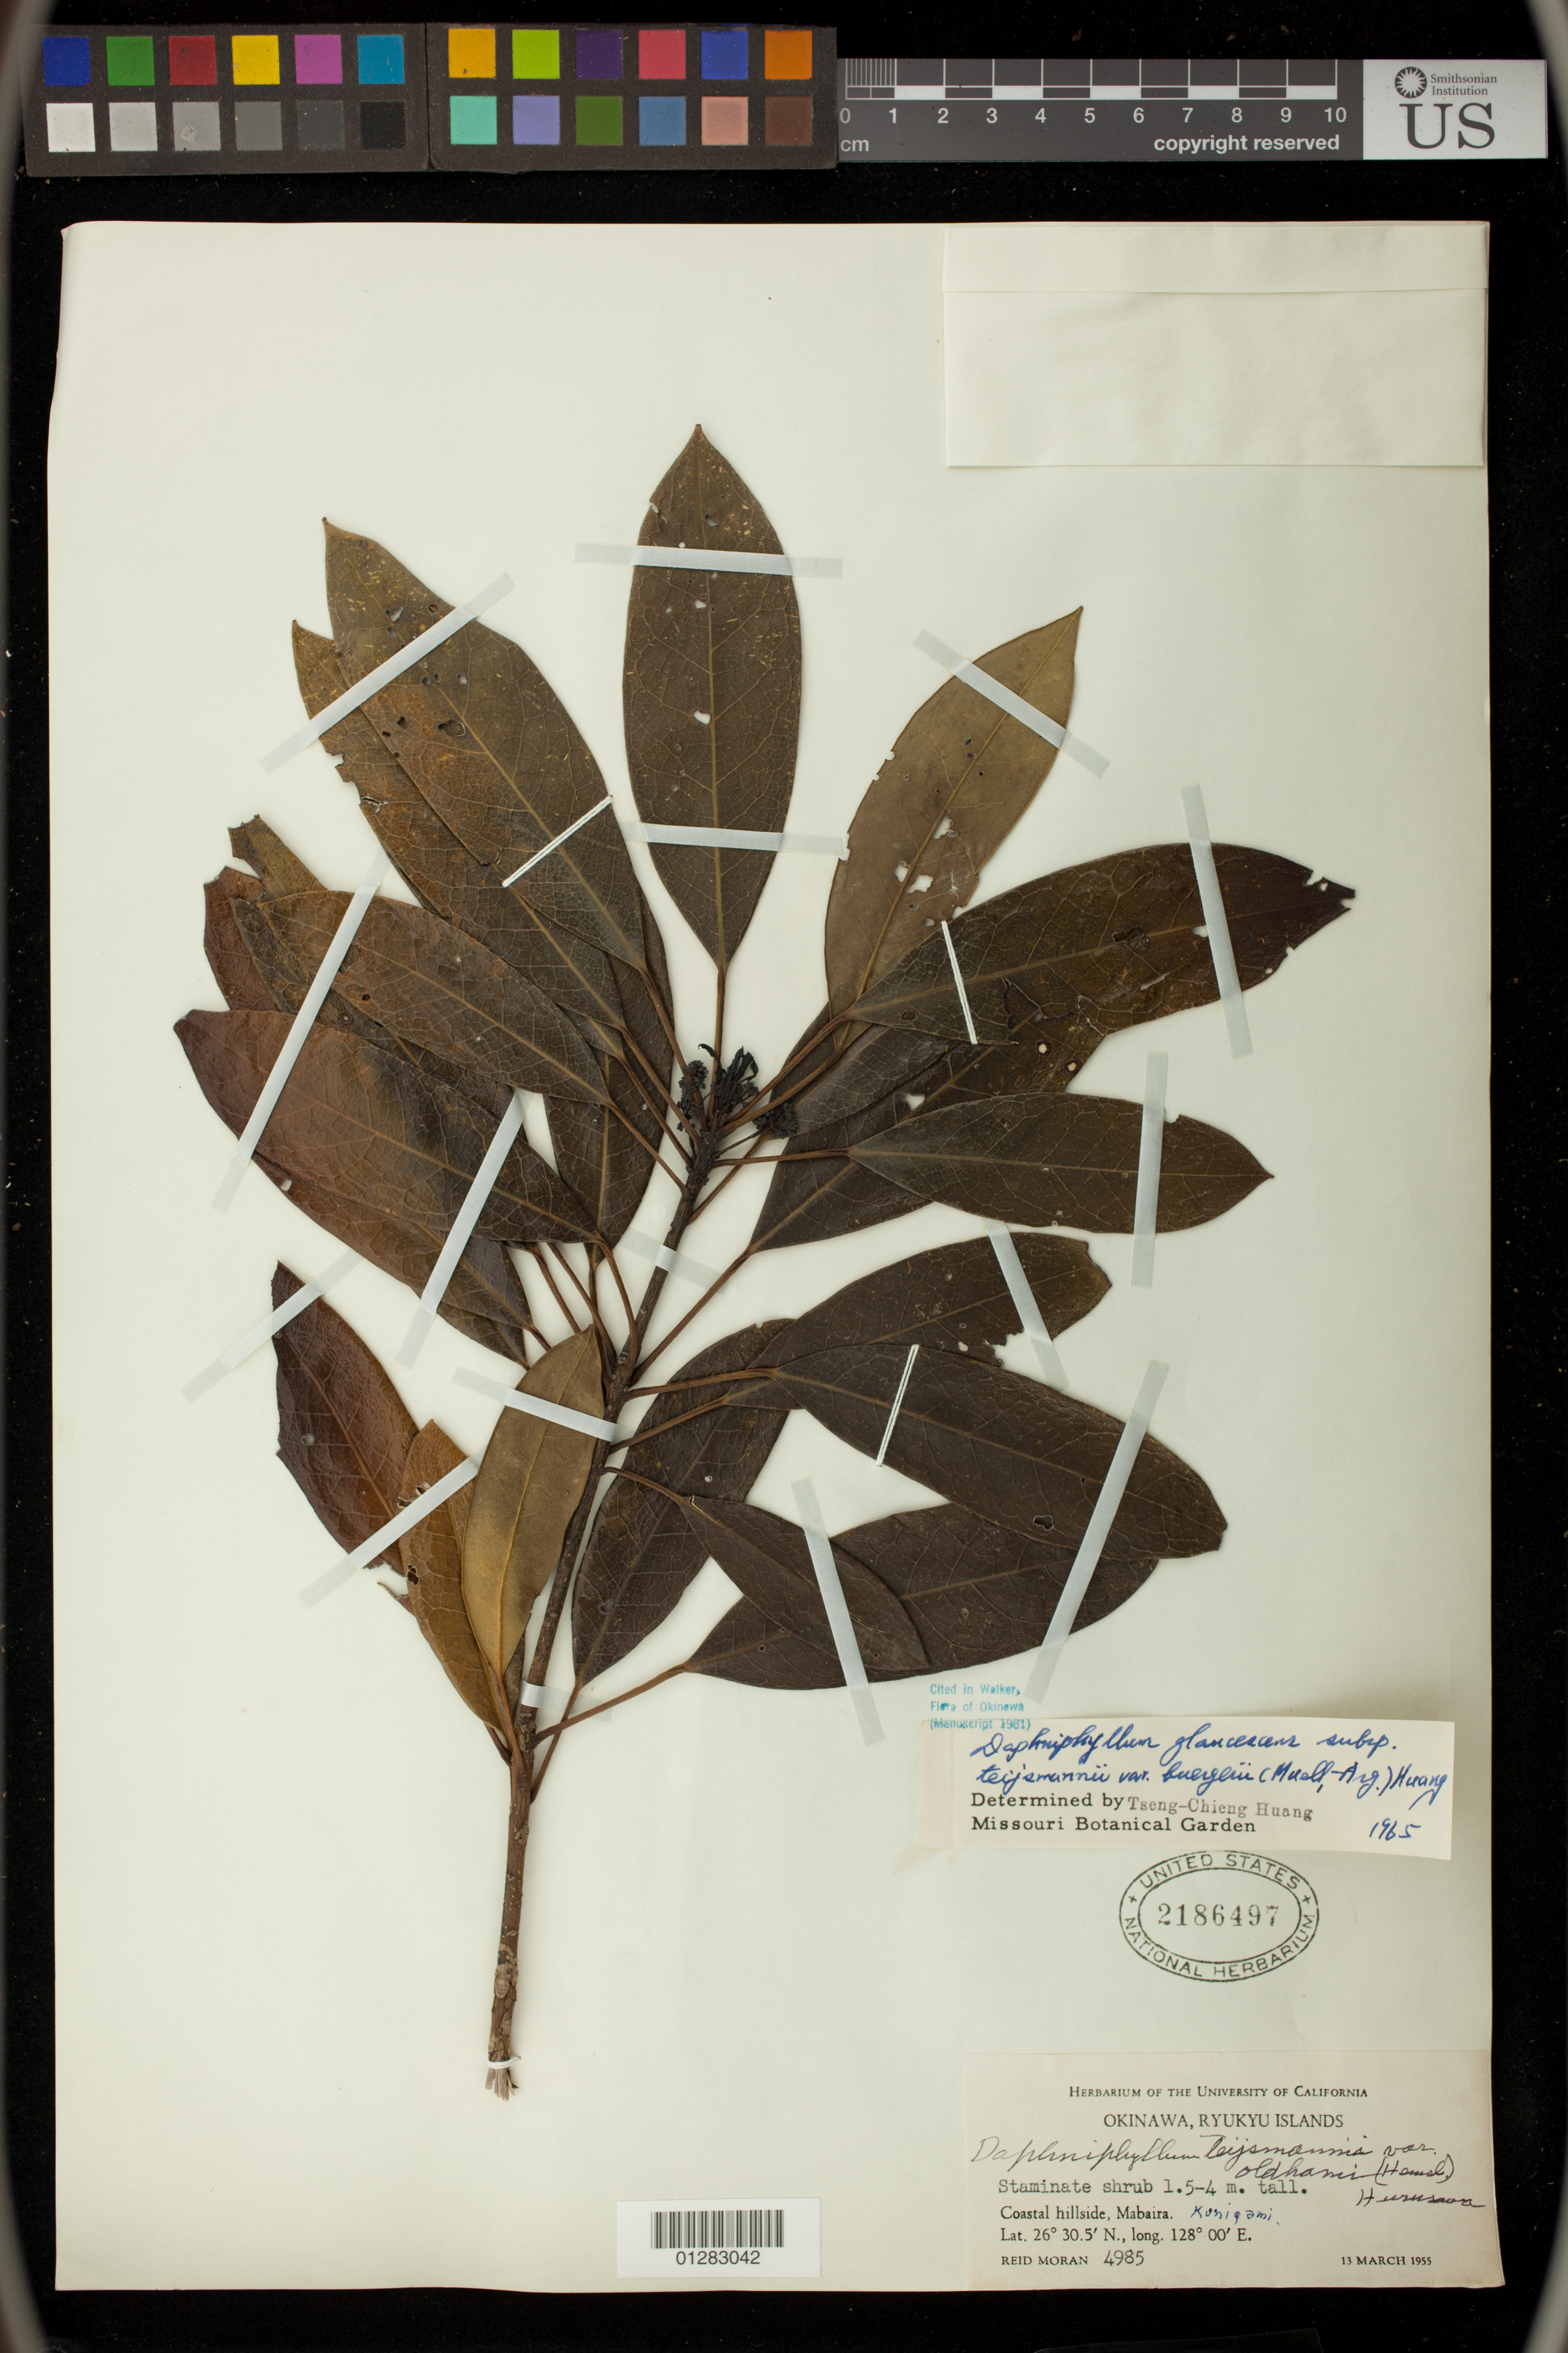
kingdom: Plantae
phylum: Tracheophyta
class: Magnoliopsida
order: Saxifragales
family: Daphniphyllaceae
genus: Daphniphyllum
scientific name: Daphniphyllum glaucescens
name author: Blume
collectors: R. V. Moran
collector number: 4985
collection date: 1955-03-13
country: Japan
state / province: Okinawa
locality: Coastal hillside, Mabaira, Konigami, Ryukyu Islands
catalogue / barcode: US 2186497